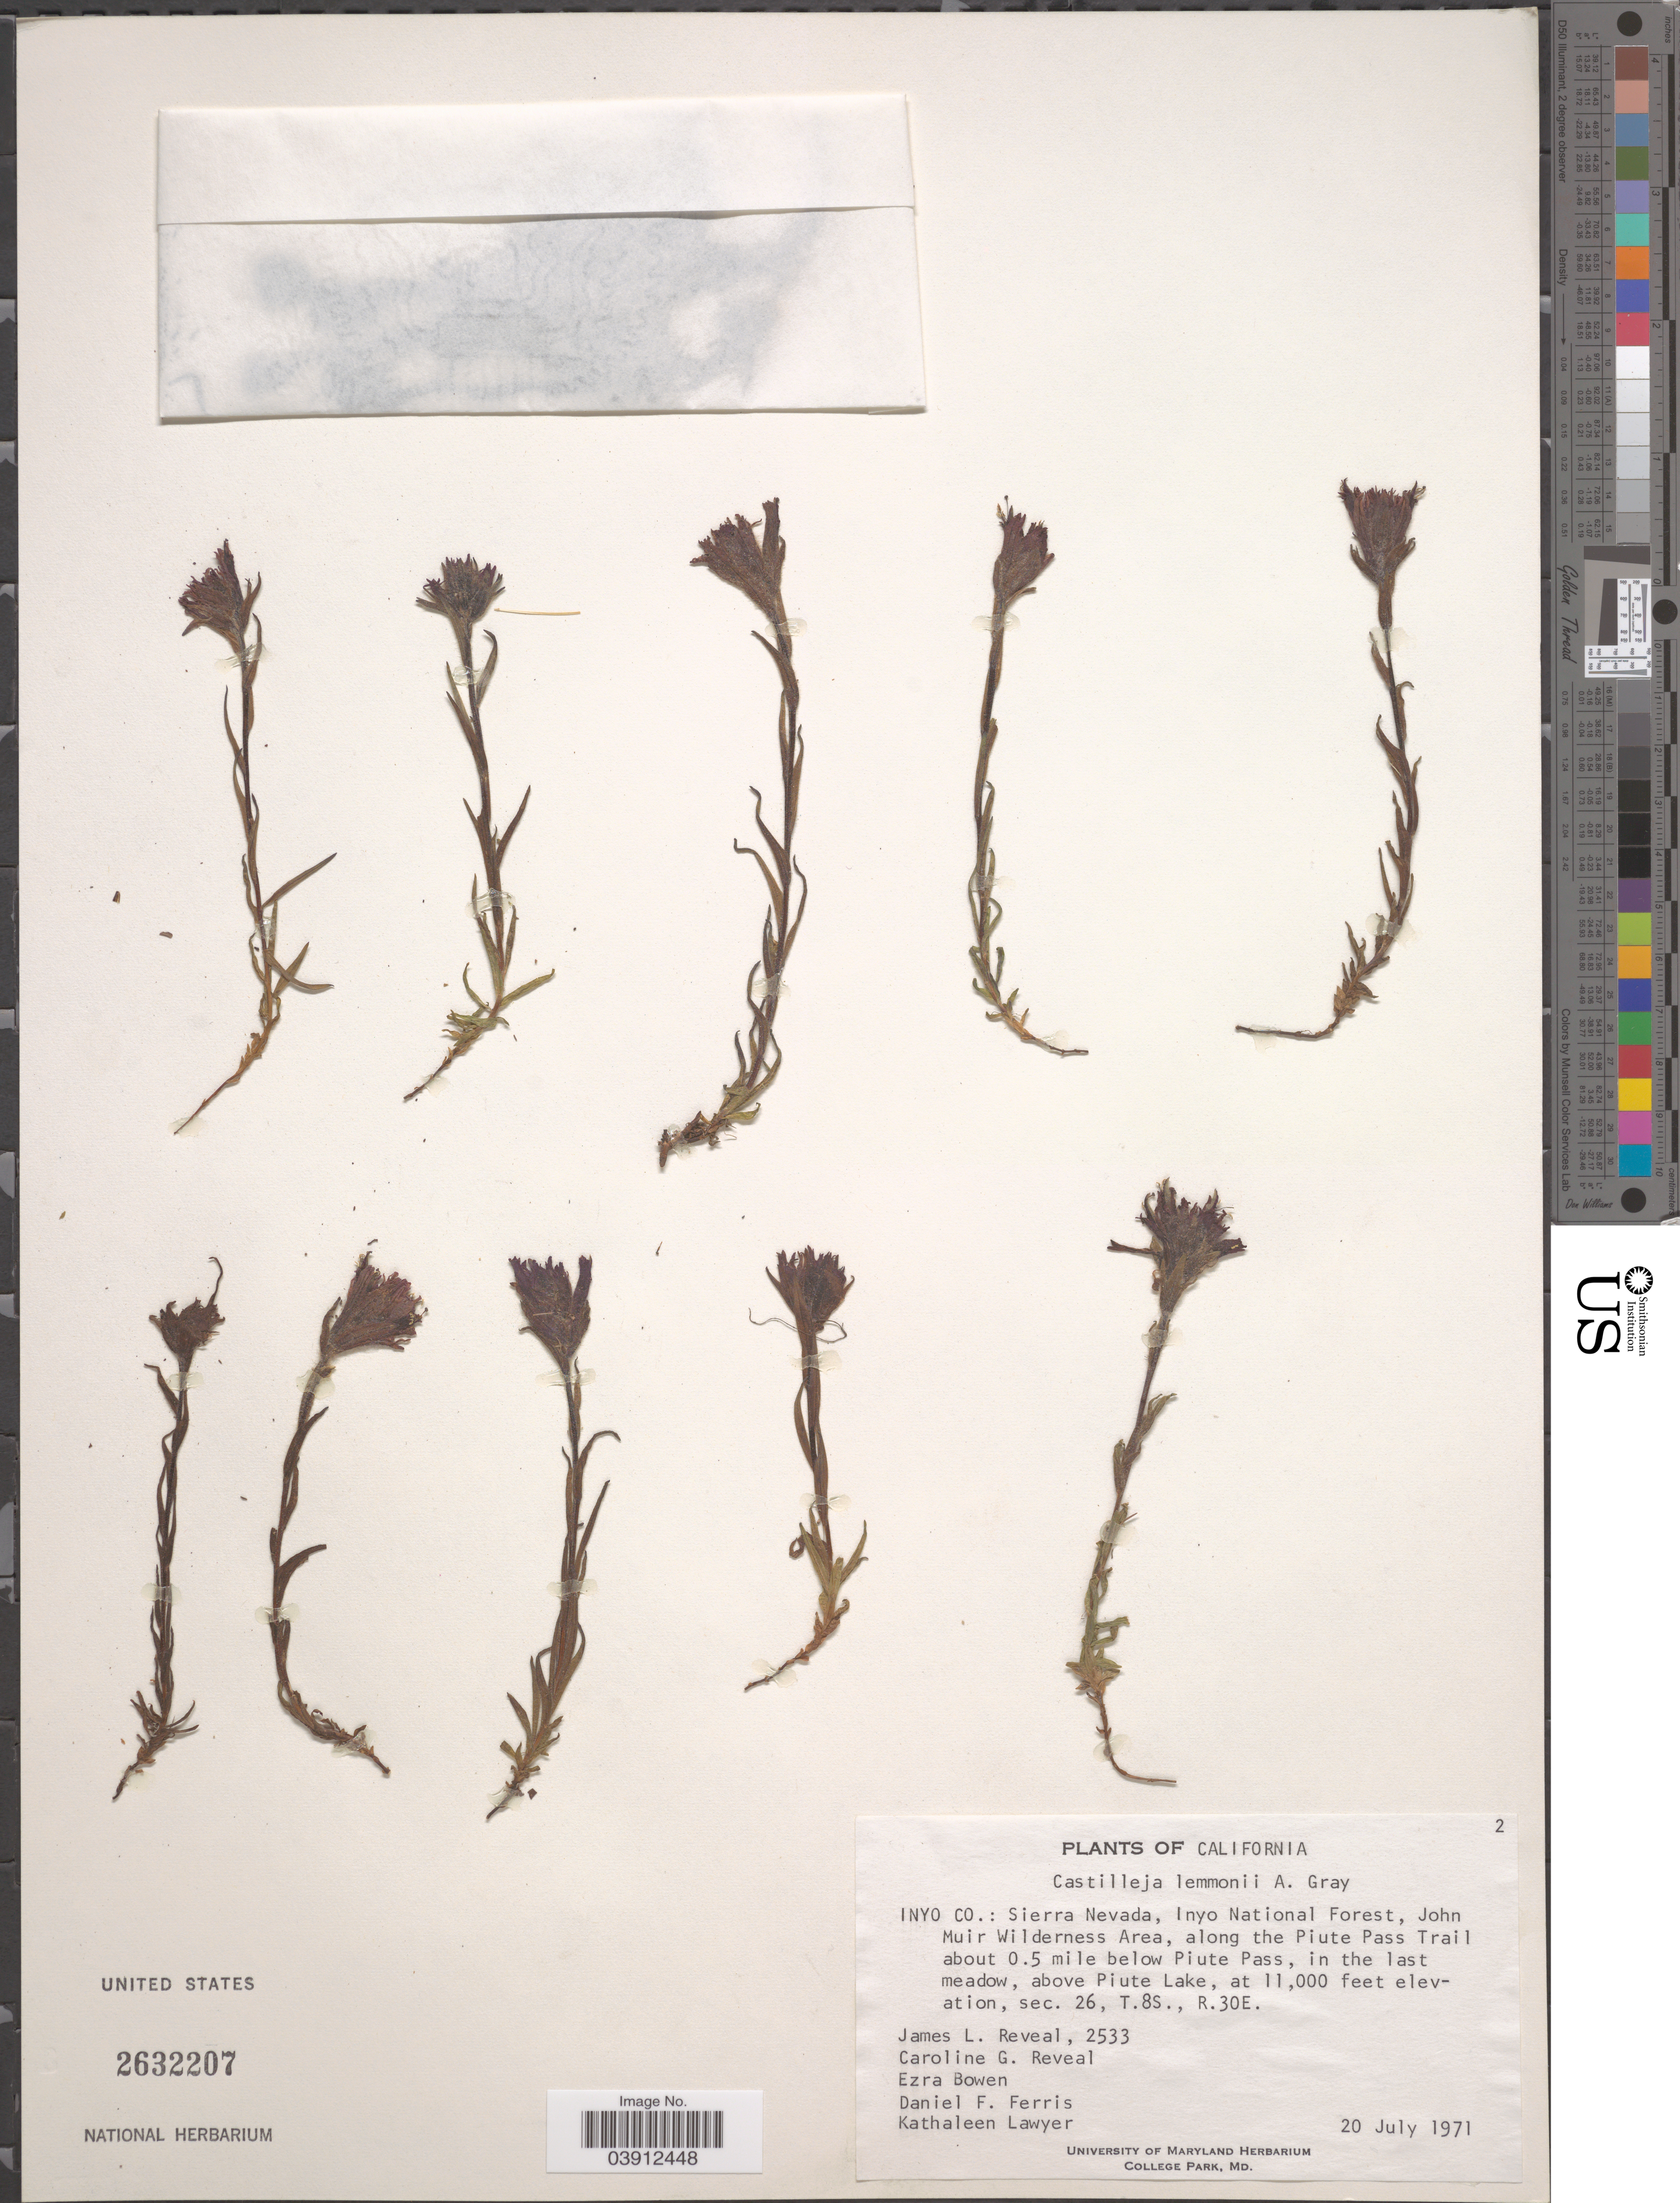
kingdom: Plantae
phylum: Tracheophyta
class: Magnoliopsida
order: Lamiales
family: Orobanchaceae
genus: Castilleja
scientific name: Castilleja lemmonii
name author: A. Gray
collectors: J. L. Reveal, C. G. Reveal, E. Bowen, D. Ferris & K. Lawyer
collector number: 2533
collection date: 1971-07-20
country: United States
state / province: California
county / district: Inyo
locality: Inyo Co.: Sierra Nevada, Inyo National Forest, John Muir Wilderness Area, along the Piute Pass Trail about 0.5 mile below Piute Pass, in the last meadow, above Piute Lake, sec. 26, T.8S., R.30E.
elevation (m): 3353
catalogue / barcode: US 2632207